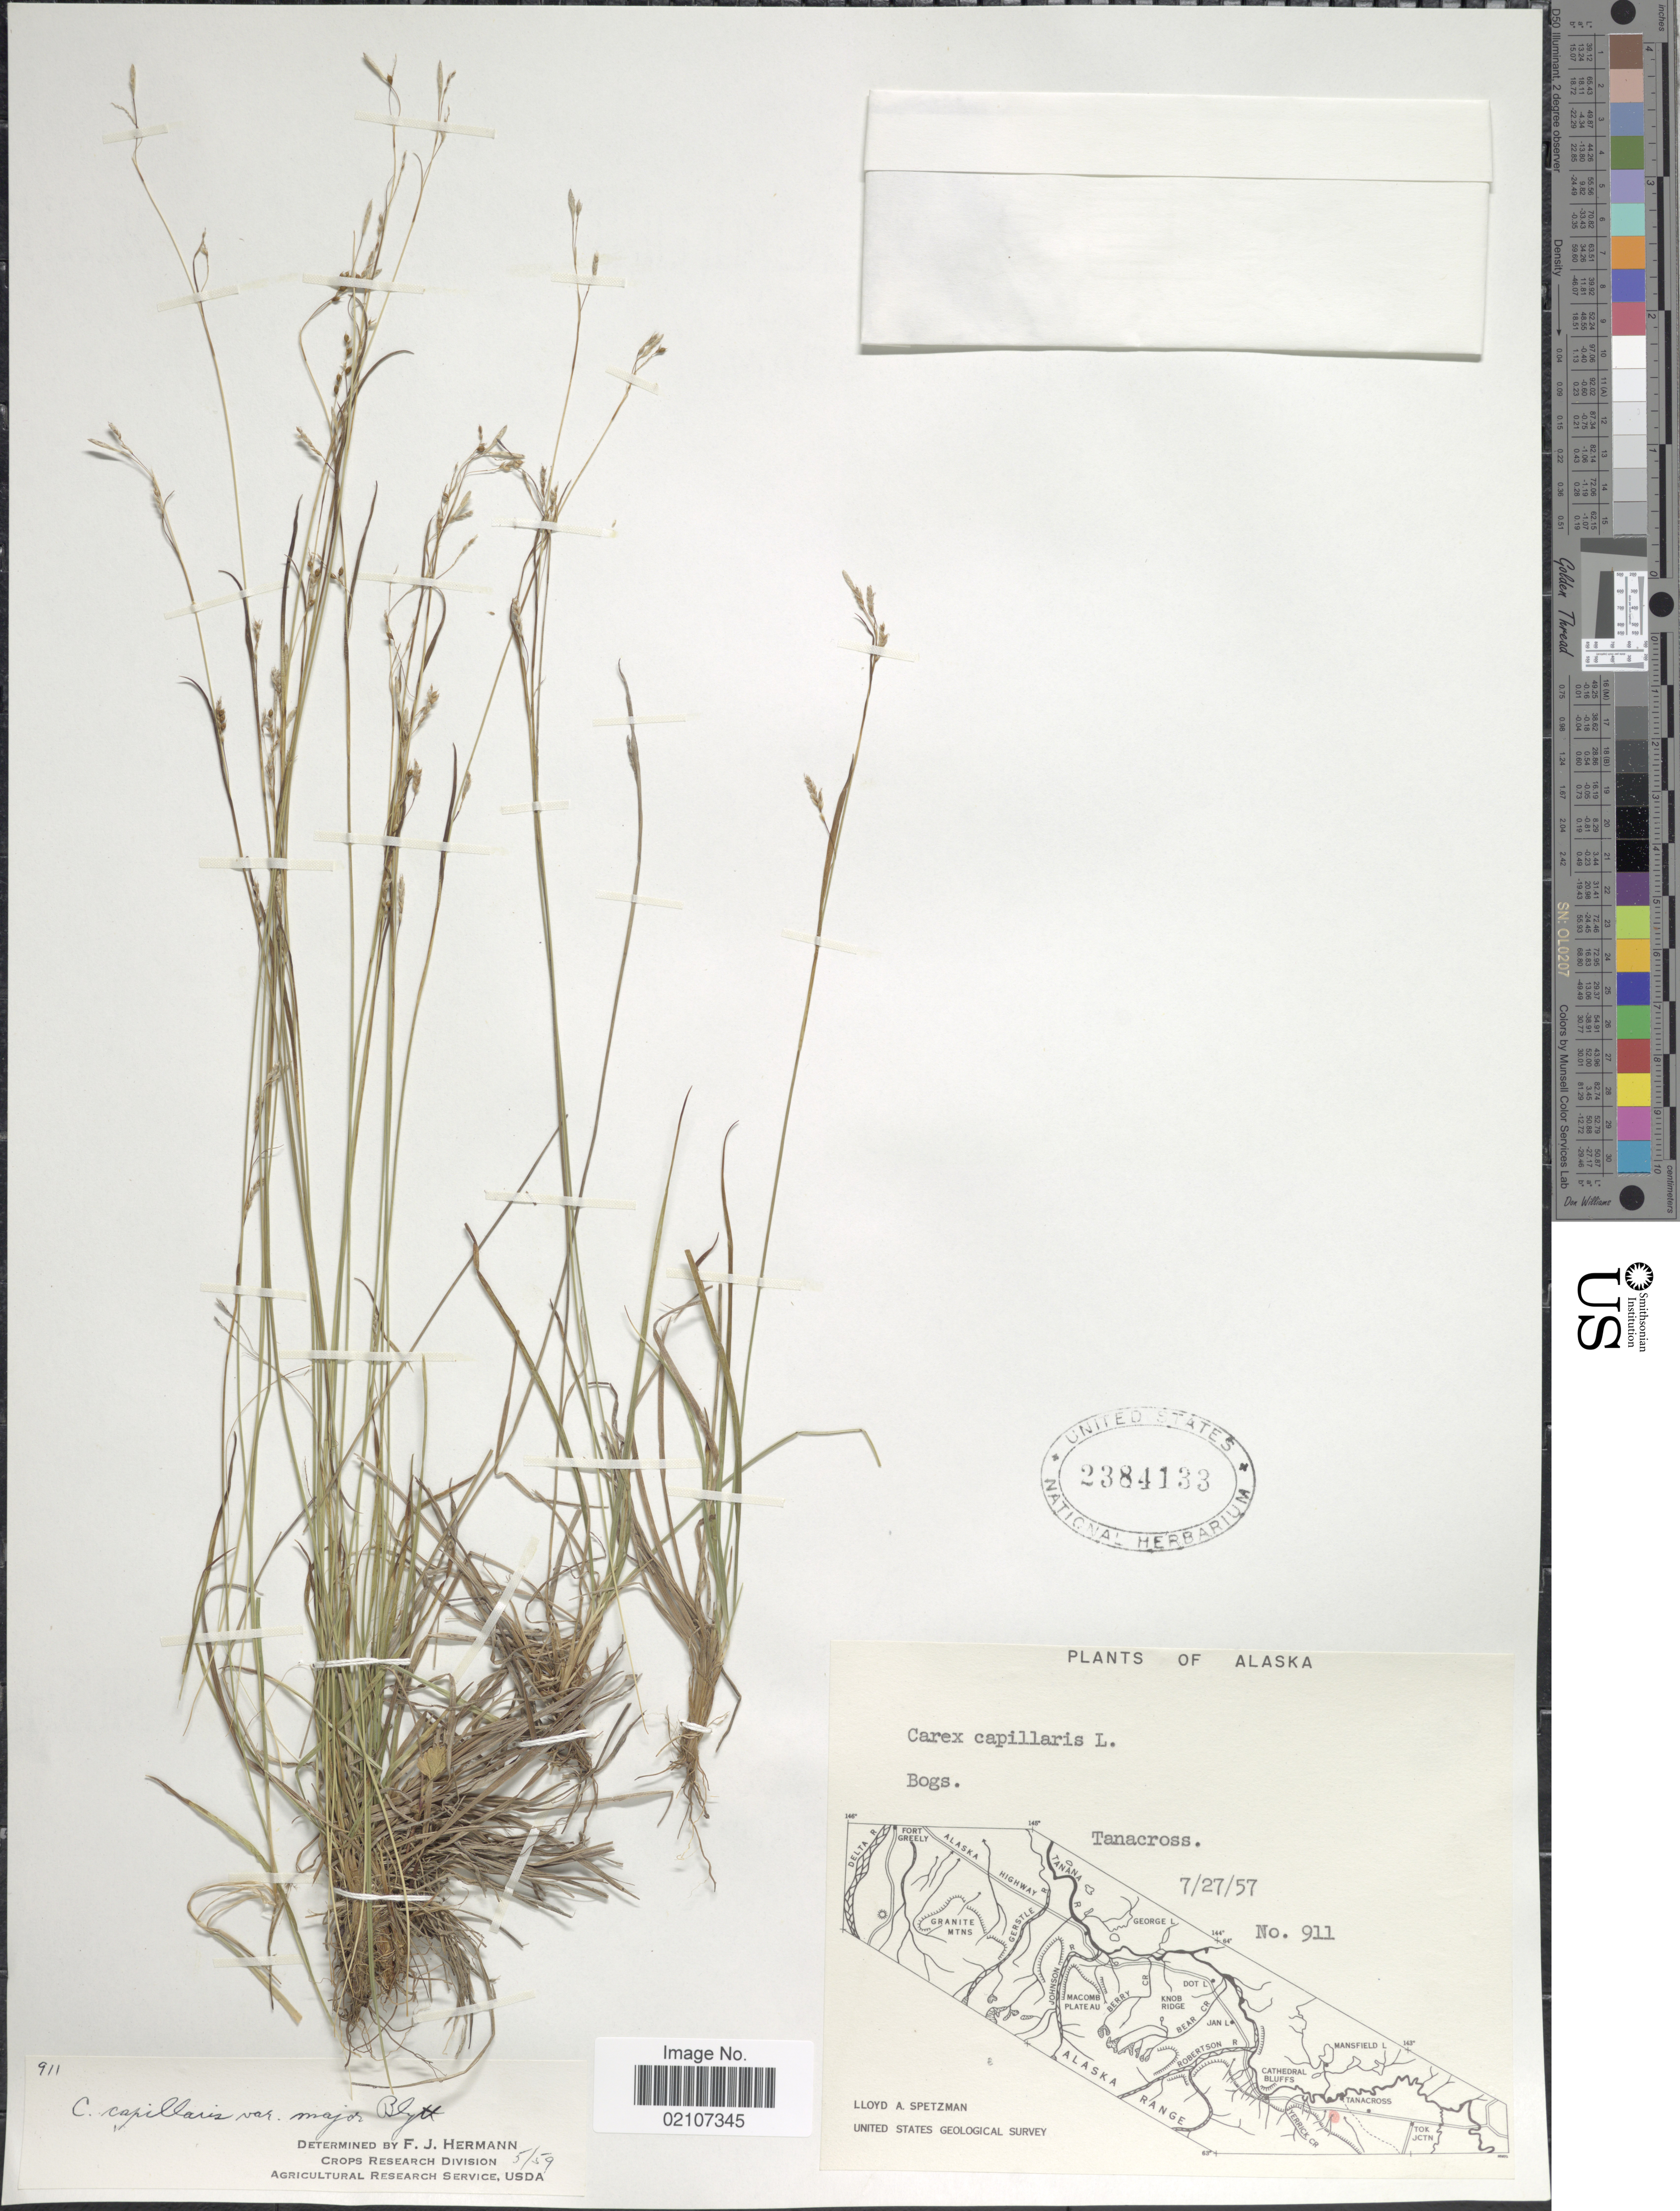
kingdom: Plantae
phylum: Tracheophyta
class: Liliopsida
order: Poales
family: Cyperaceae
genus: Carex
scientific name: Carex capillaris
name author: L.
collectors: L. Spetzman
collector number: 911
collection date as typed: Transcribed d/m/y: 27/9/57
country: United States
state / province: Alaska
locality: Bogs. Tanacross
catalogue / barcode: US 2384133